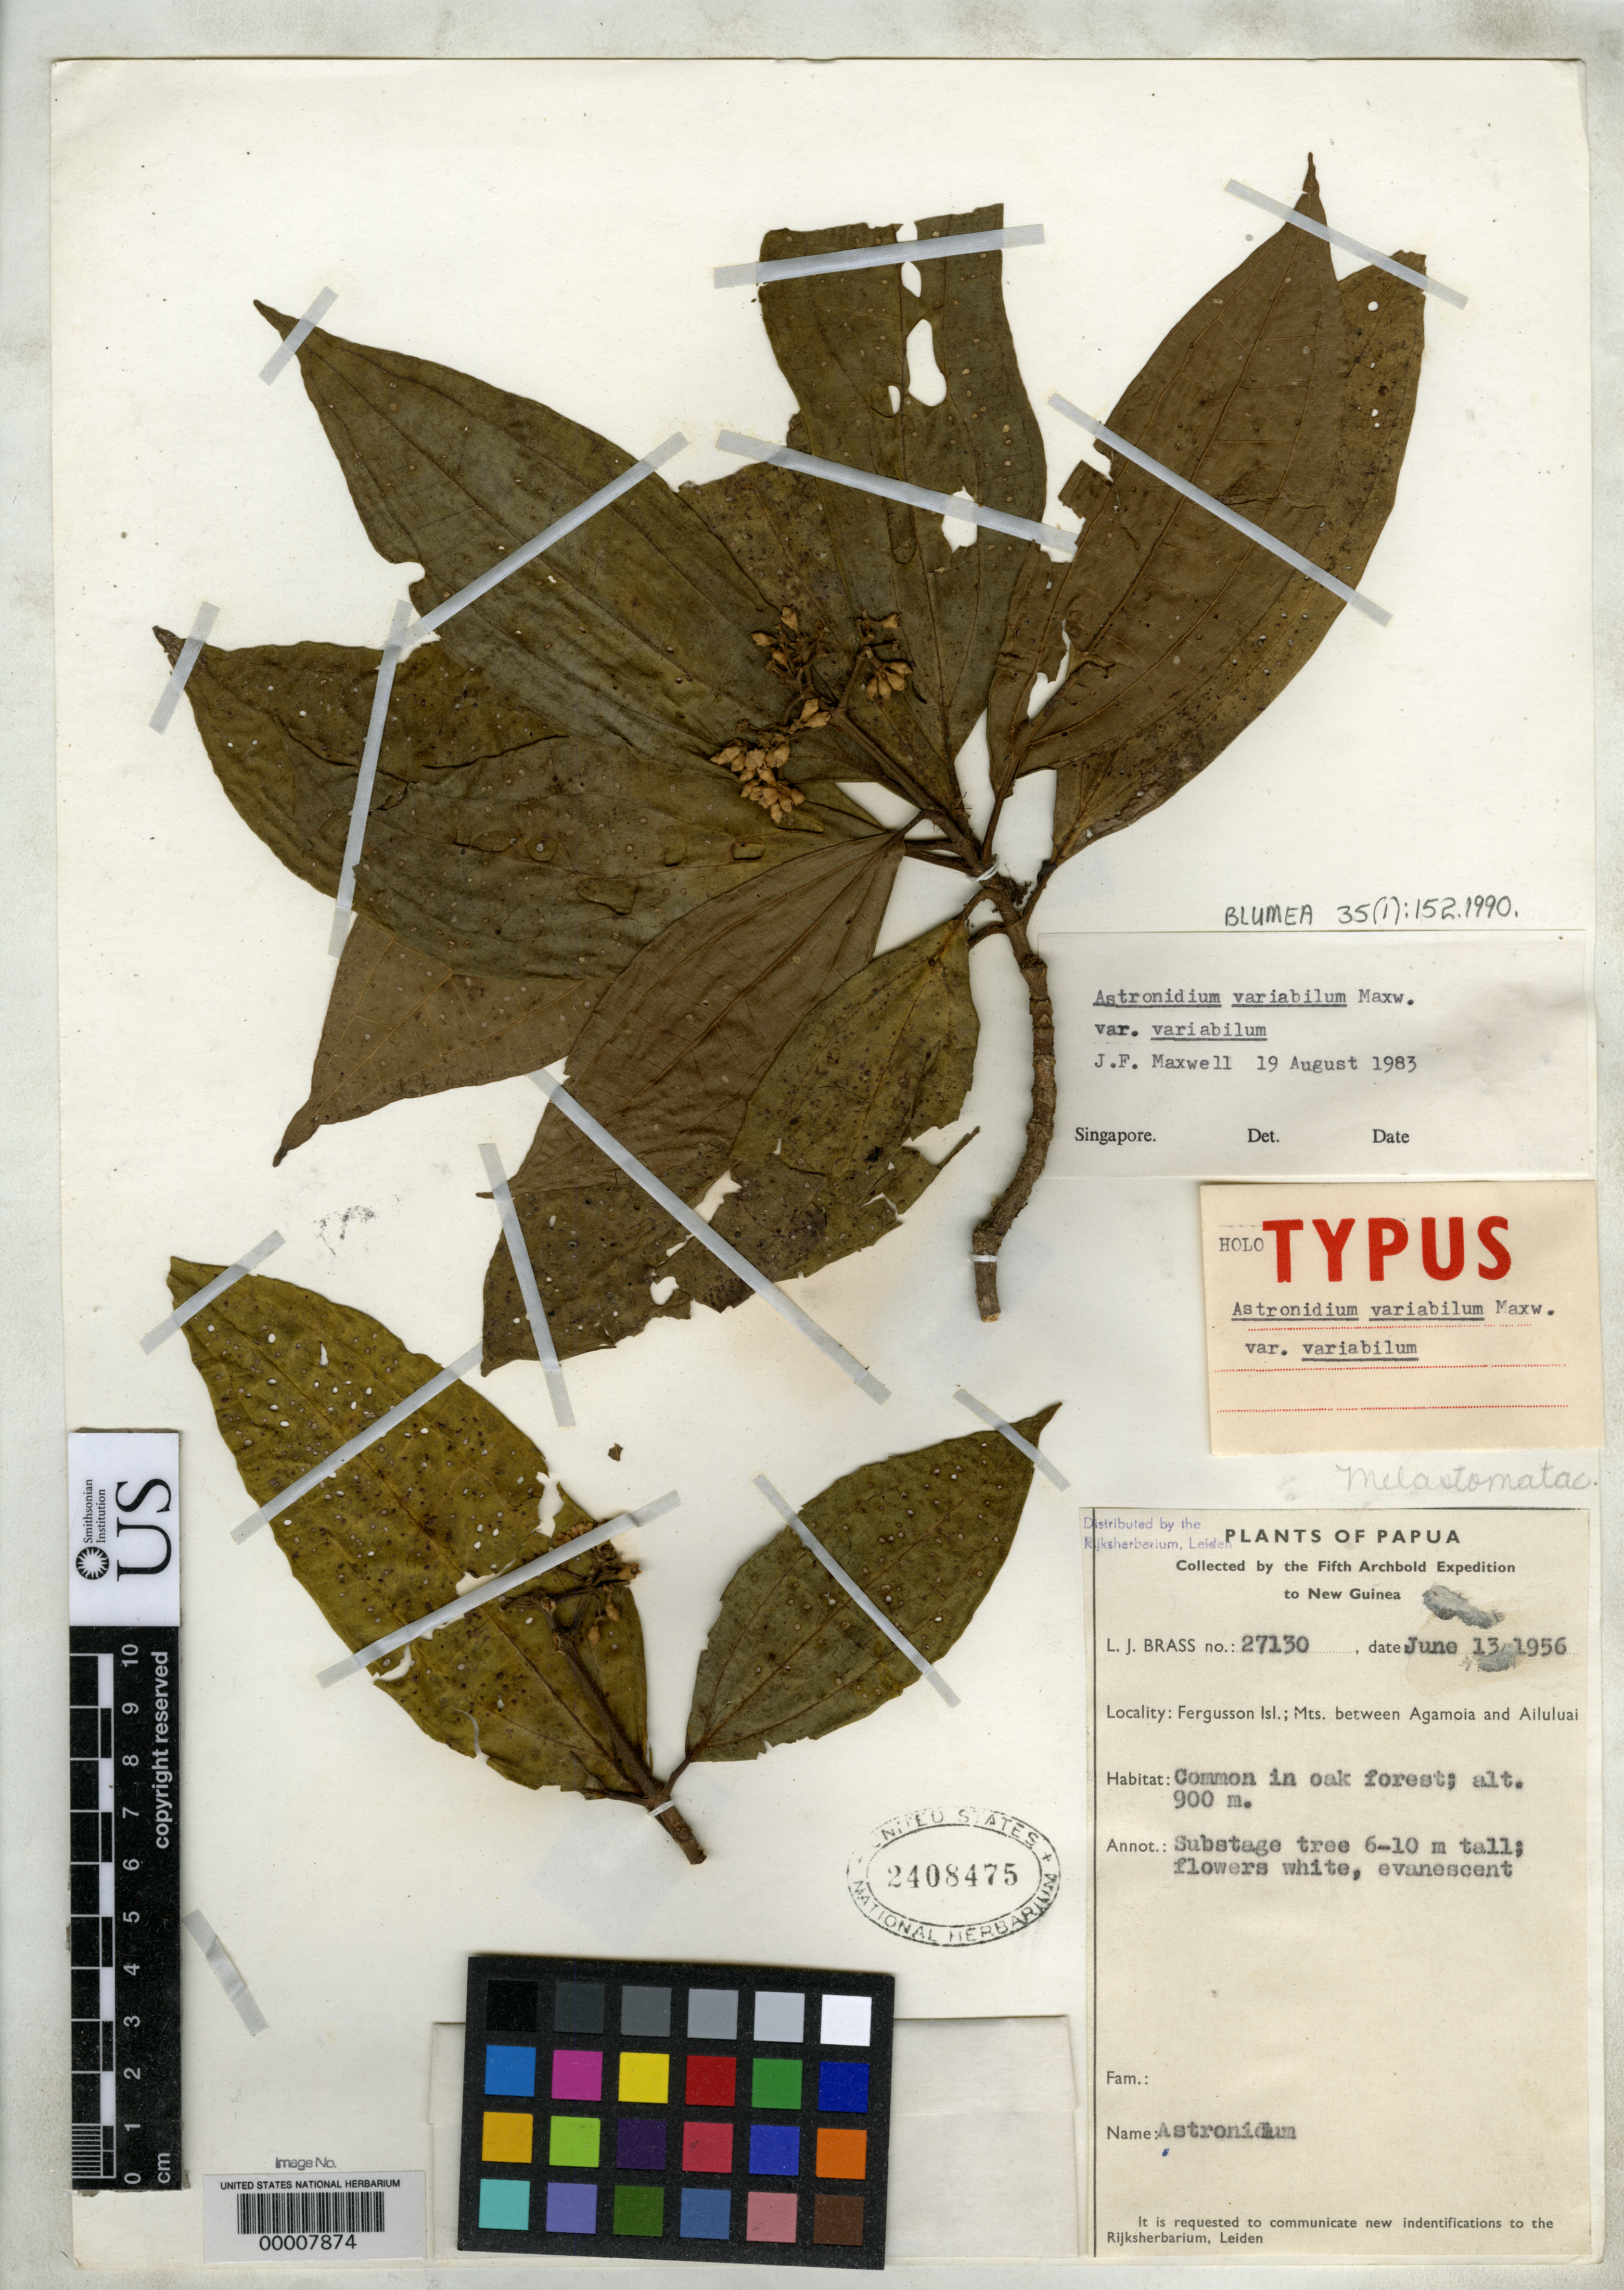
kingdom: Plantae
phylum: Tracheophyta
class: Magnoliopsida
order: Myrtales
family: Melastomataceae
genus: Astronidium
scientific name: Astronidium variabile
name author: J.F. Maxwell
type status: Holotype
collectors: L. J. Brass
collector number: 27130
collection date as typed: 13 Jun 1956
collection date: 1956-06-13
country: Papua New Guinea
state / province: Milne Bay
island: Fergusson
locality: Mountains between Agamoia and Ailuluai.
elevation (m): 900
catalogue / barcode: US 2408475